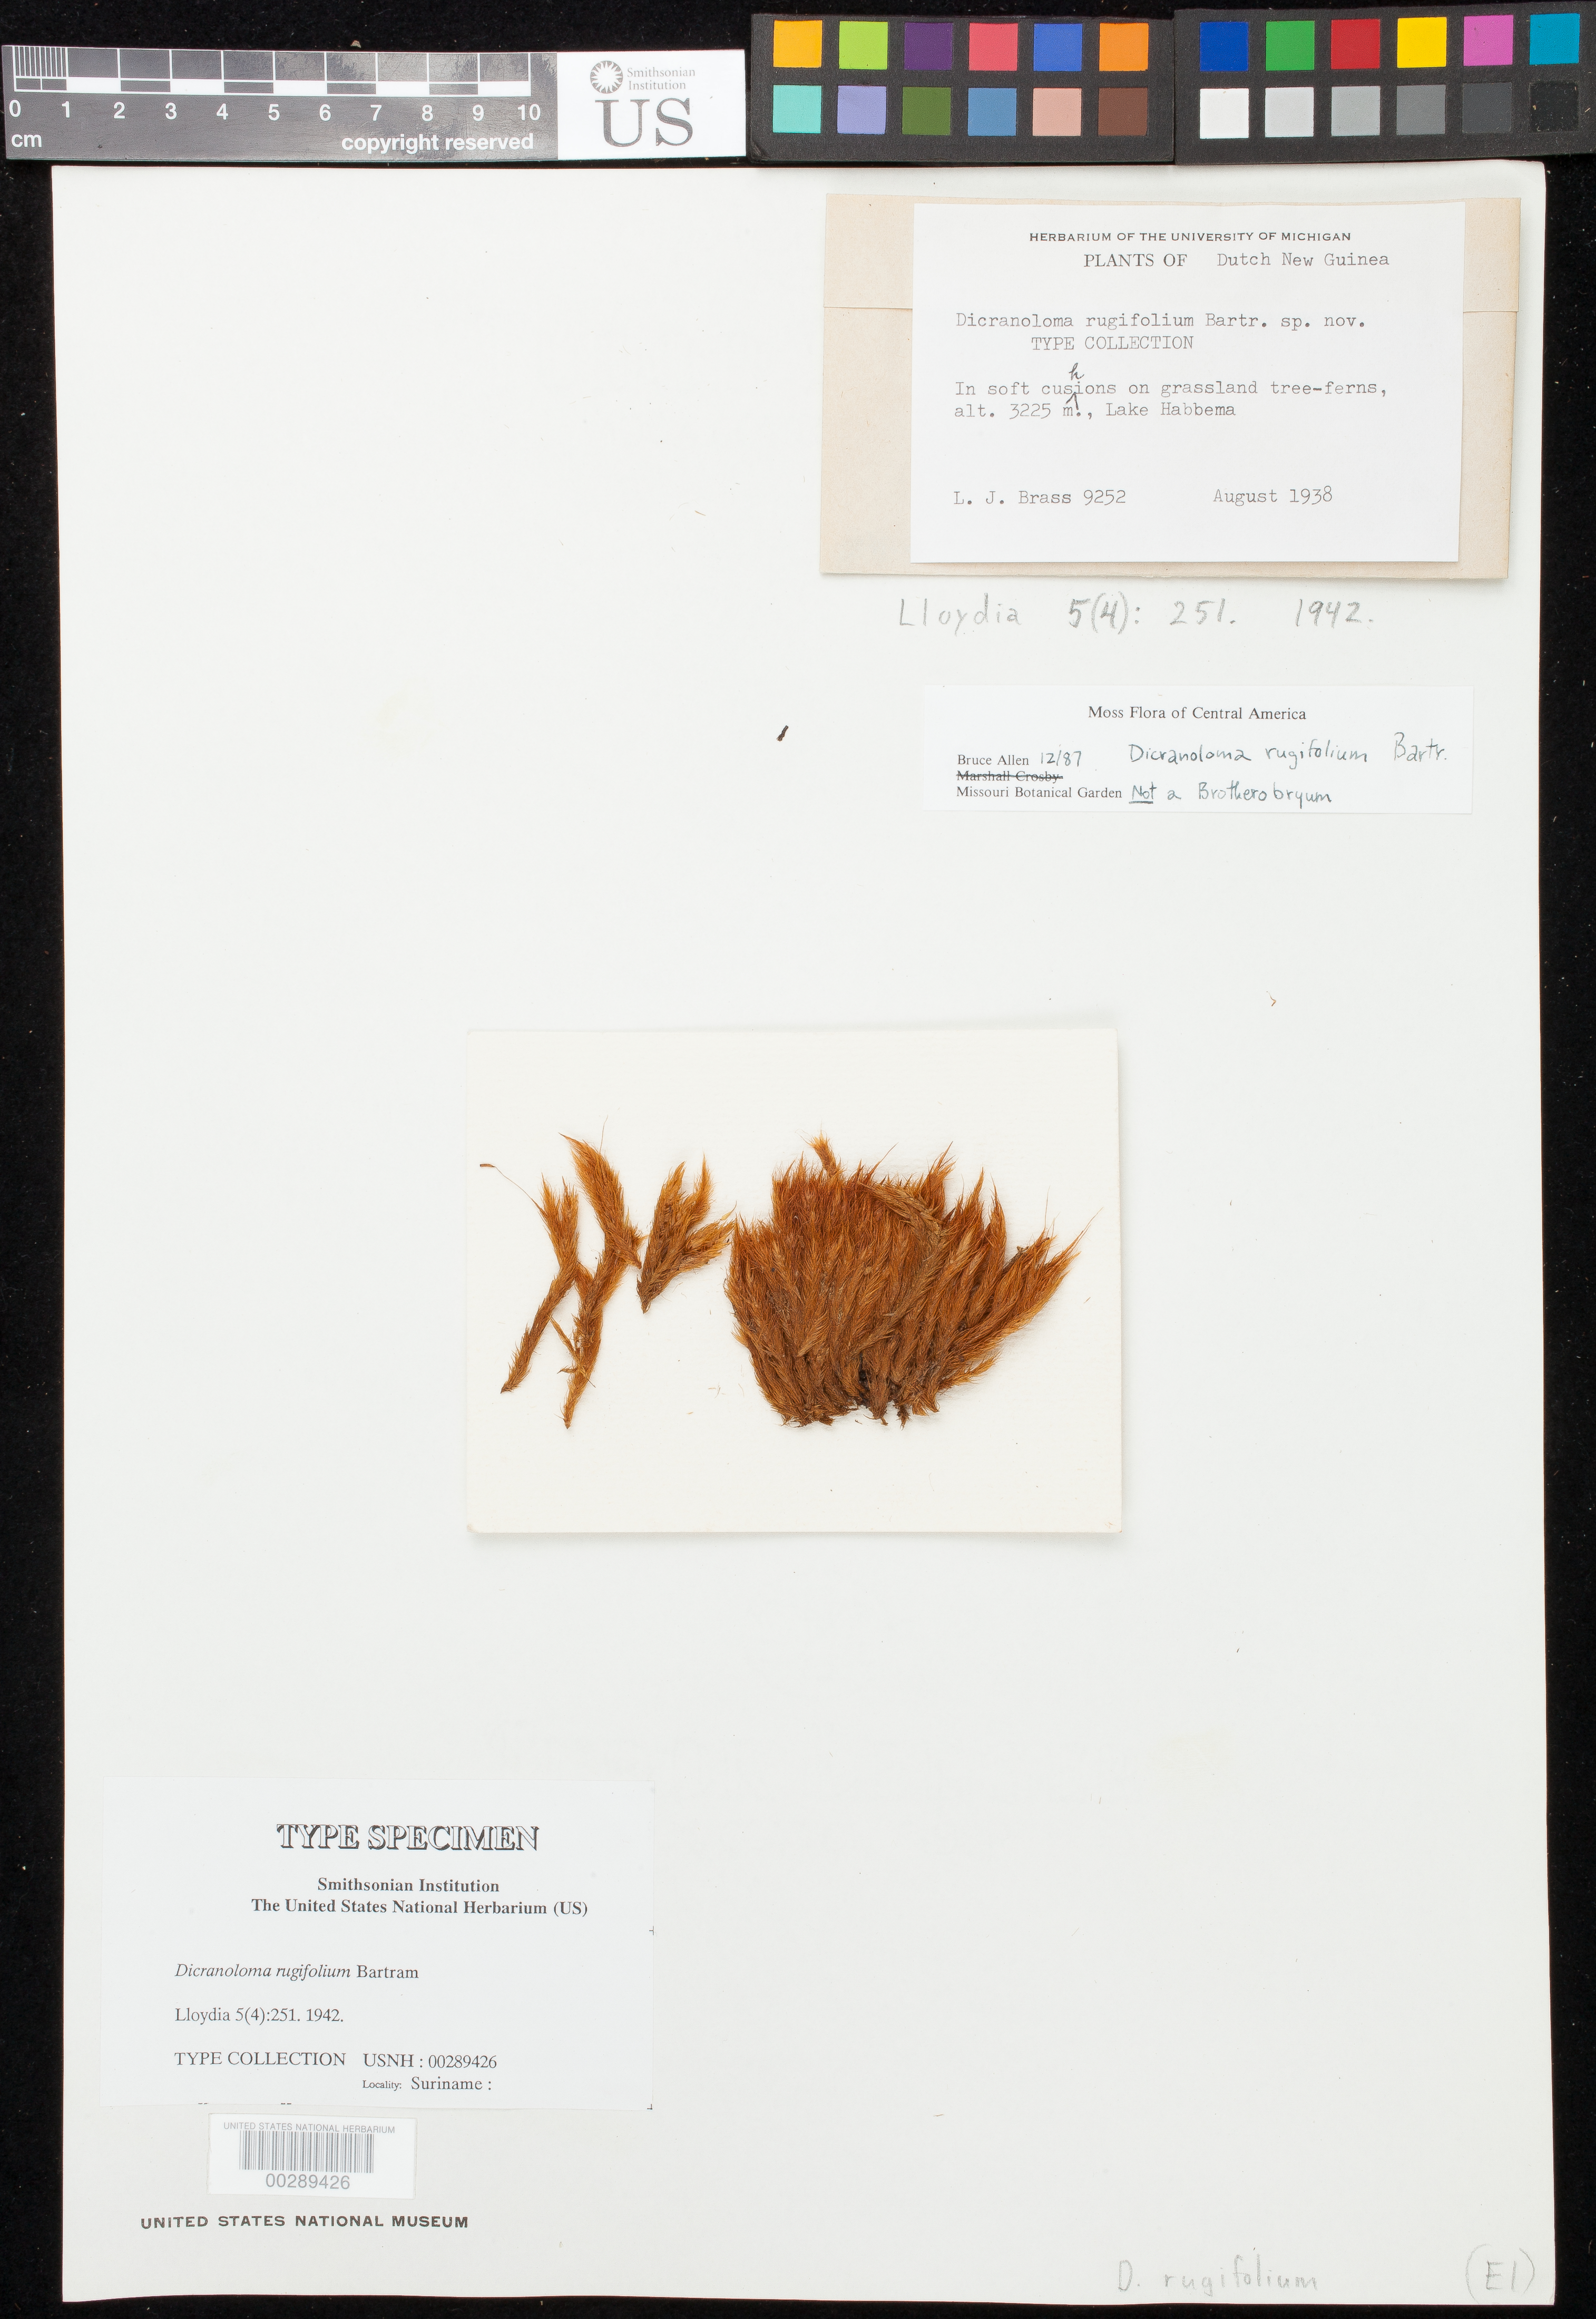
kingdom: Plantae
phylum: Bryophyta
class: Bryopsida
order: Dicranales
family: Dicranaceae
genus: Dicranoloma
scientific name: Dicranoloma rugifolium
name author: E.B. Bartram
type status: Type Collection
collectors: L. J. Brass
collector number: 9252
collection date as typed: Aug 1938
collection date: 1938-08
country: Indonesia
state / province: Papua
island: New Guinea Island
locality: Lake Habbema. Irian Jaya.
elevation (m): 3225